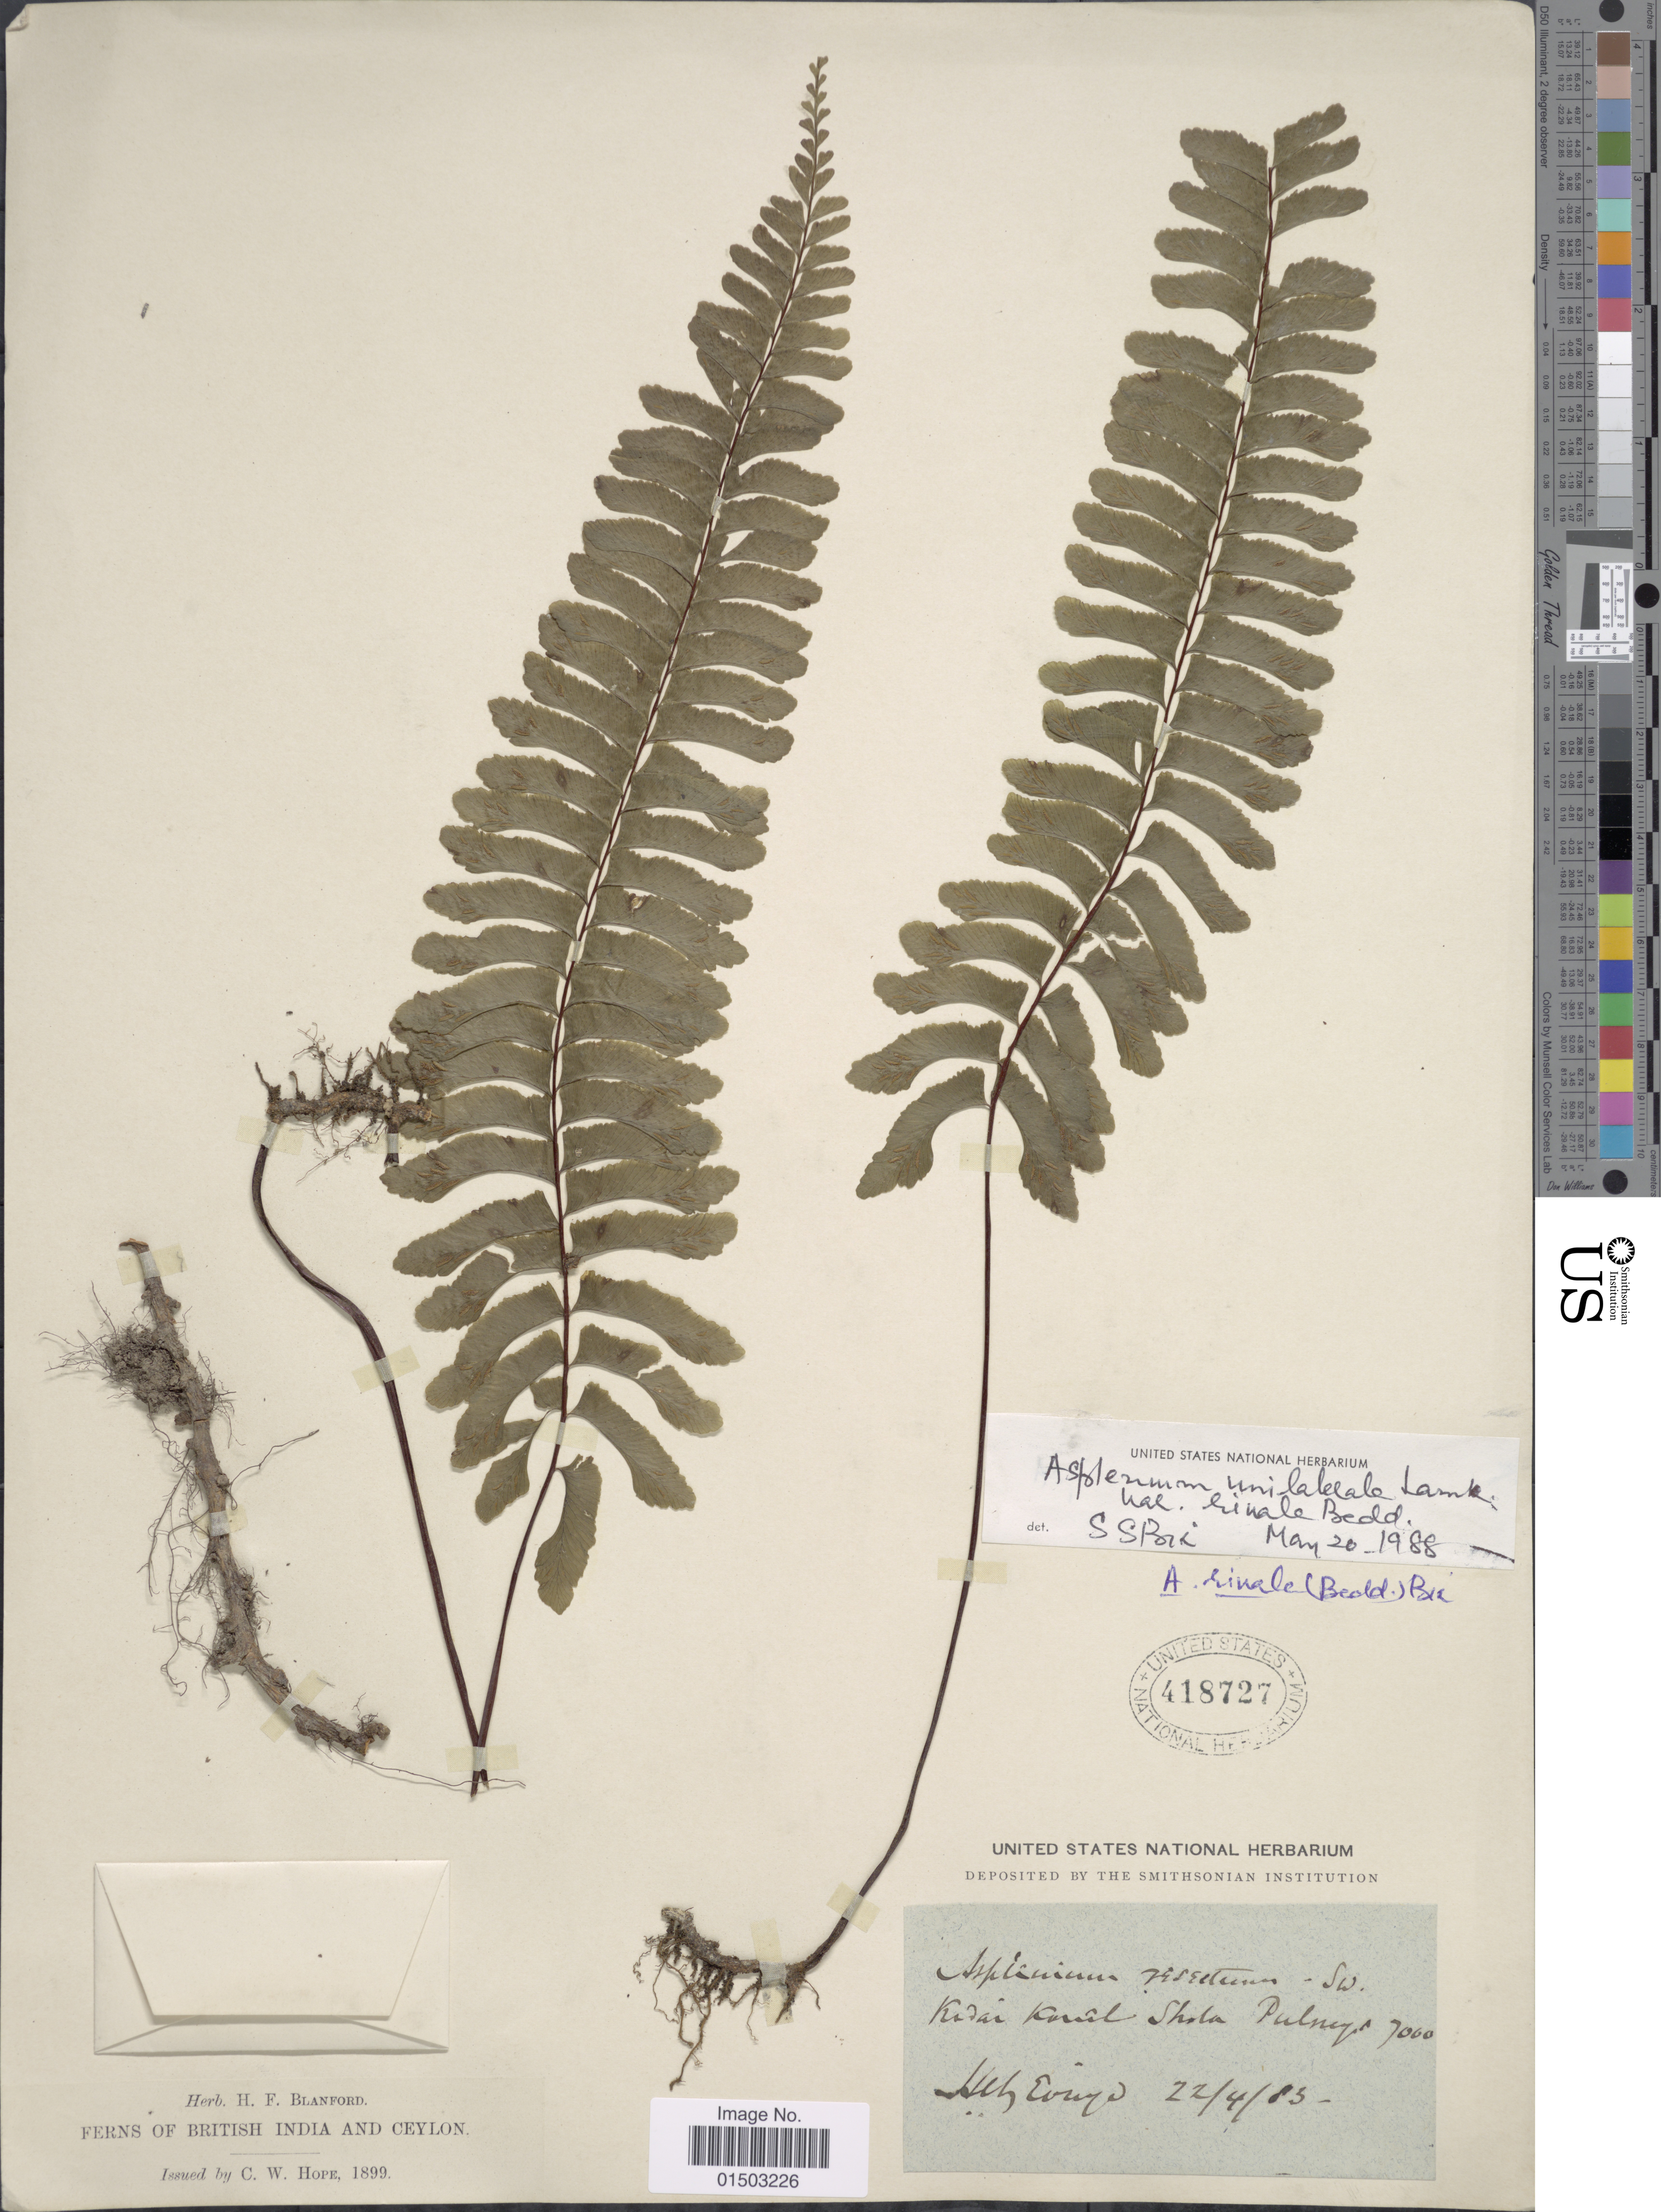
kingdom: Plantae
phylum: Tracheophyta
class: Polypodiopsida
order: Polypodiales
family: Aspleniaceae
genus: Hymenasplenium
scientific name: Hymenasplenium unilaterale var. rivale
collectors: ex herb. H. F. Blanford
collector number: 7060*?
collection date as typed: Transcribed d/m/y: 22/4/83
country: India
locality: Kodai Kanal Shola Pulneys, British India and Ceylon.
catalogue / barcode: US 418727